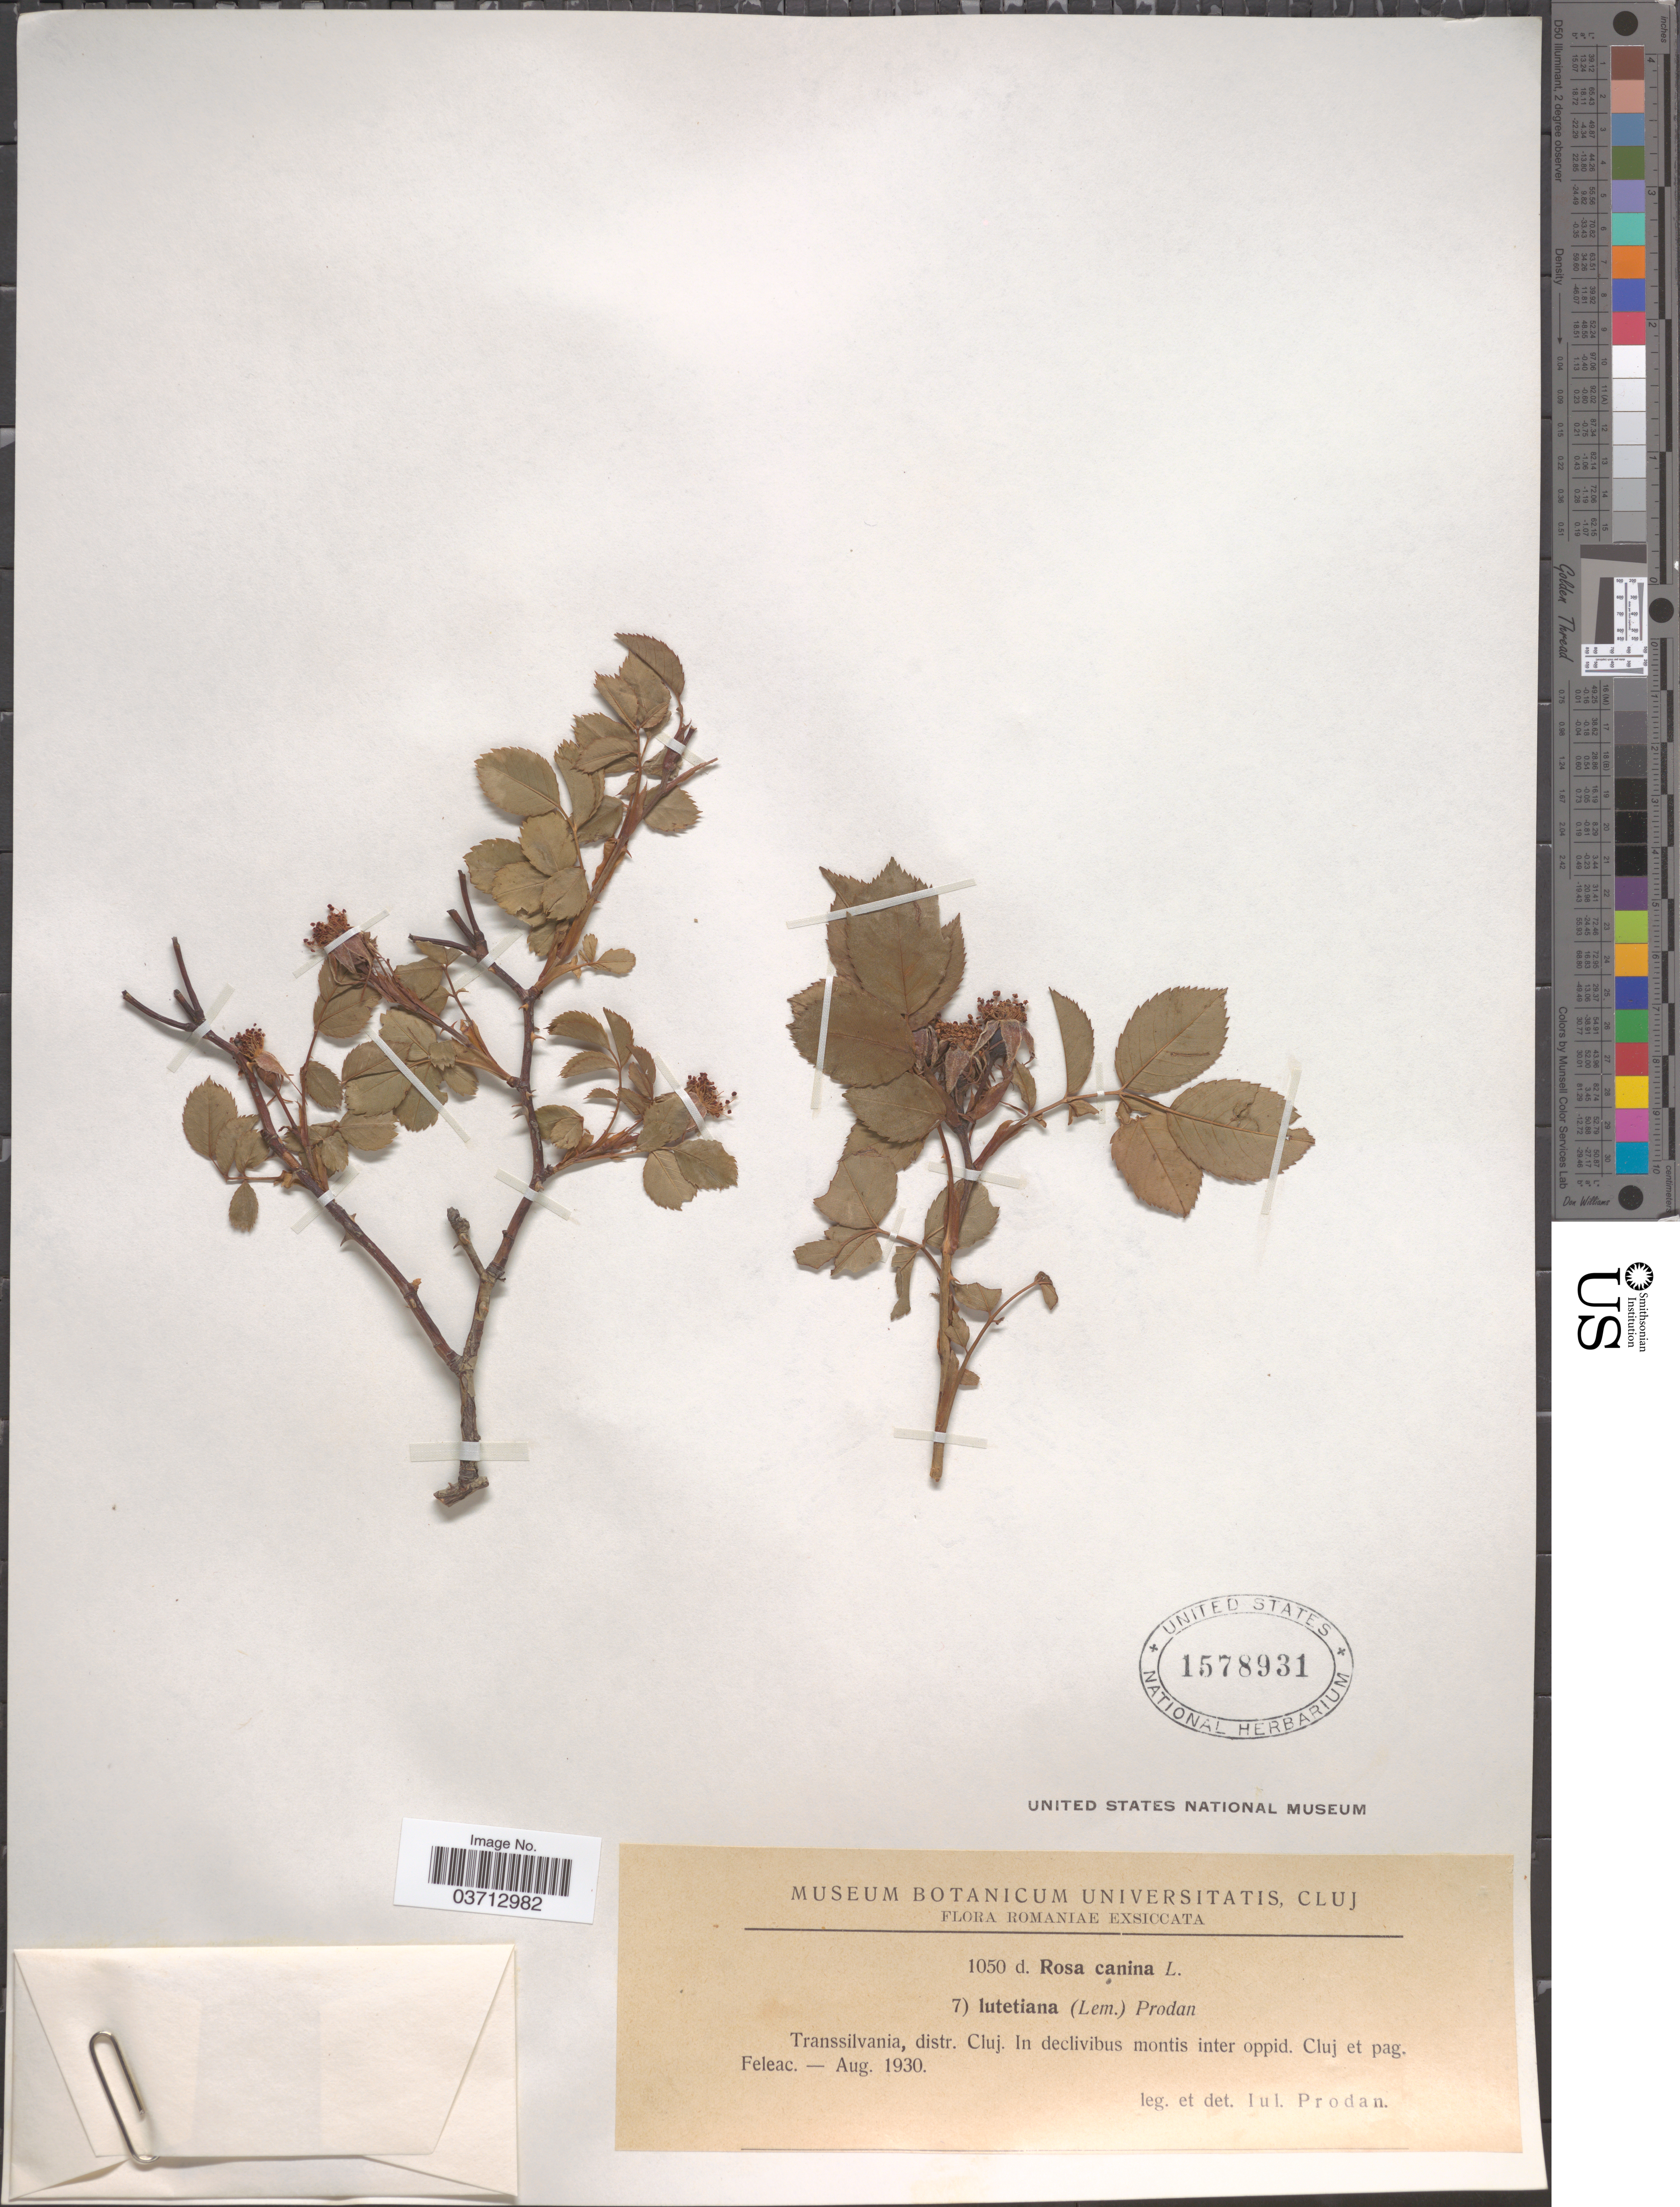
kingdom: Plantae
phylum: Tracheophyta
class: Magnoliopsida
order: Rosales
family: Rosaceae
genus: Rosa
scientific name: Rosa canina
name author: L.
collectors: J. Prodan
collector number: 1050d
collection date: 1930-08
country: Romania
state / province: Cluj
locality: Romaniae. Transsilvania, distr. Cluj. In declivibus montis inter oppid. Cluj et pag Feleac.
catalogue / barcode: US 1578931